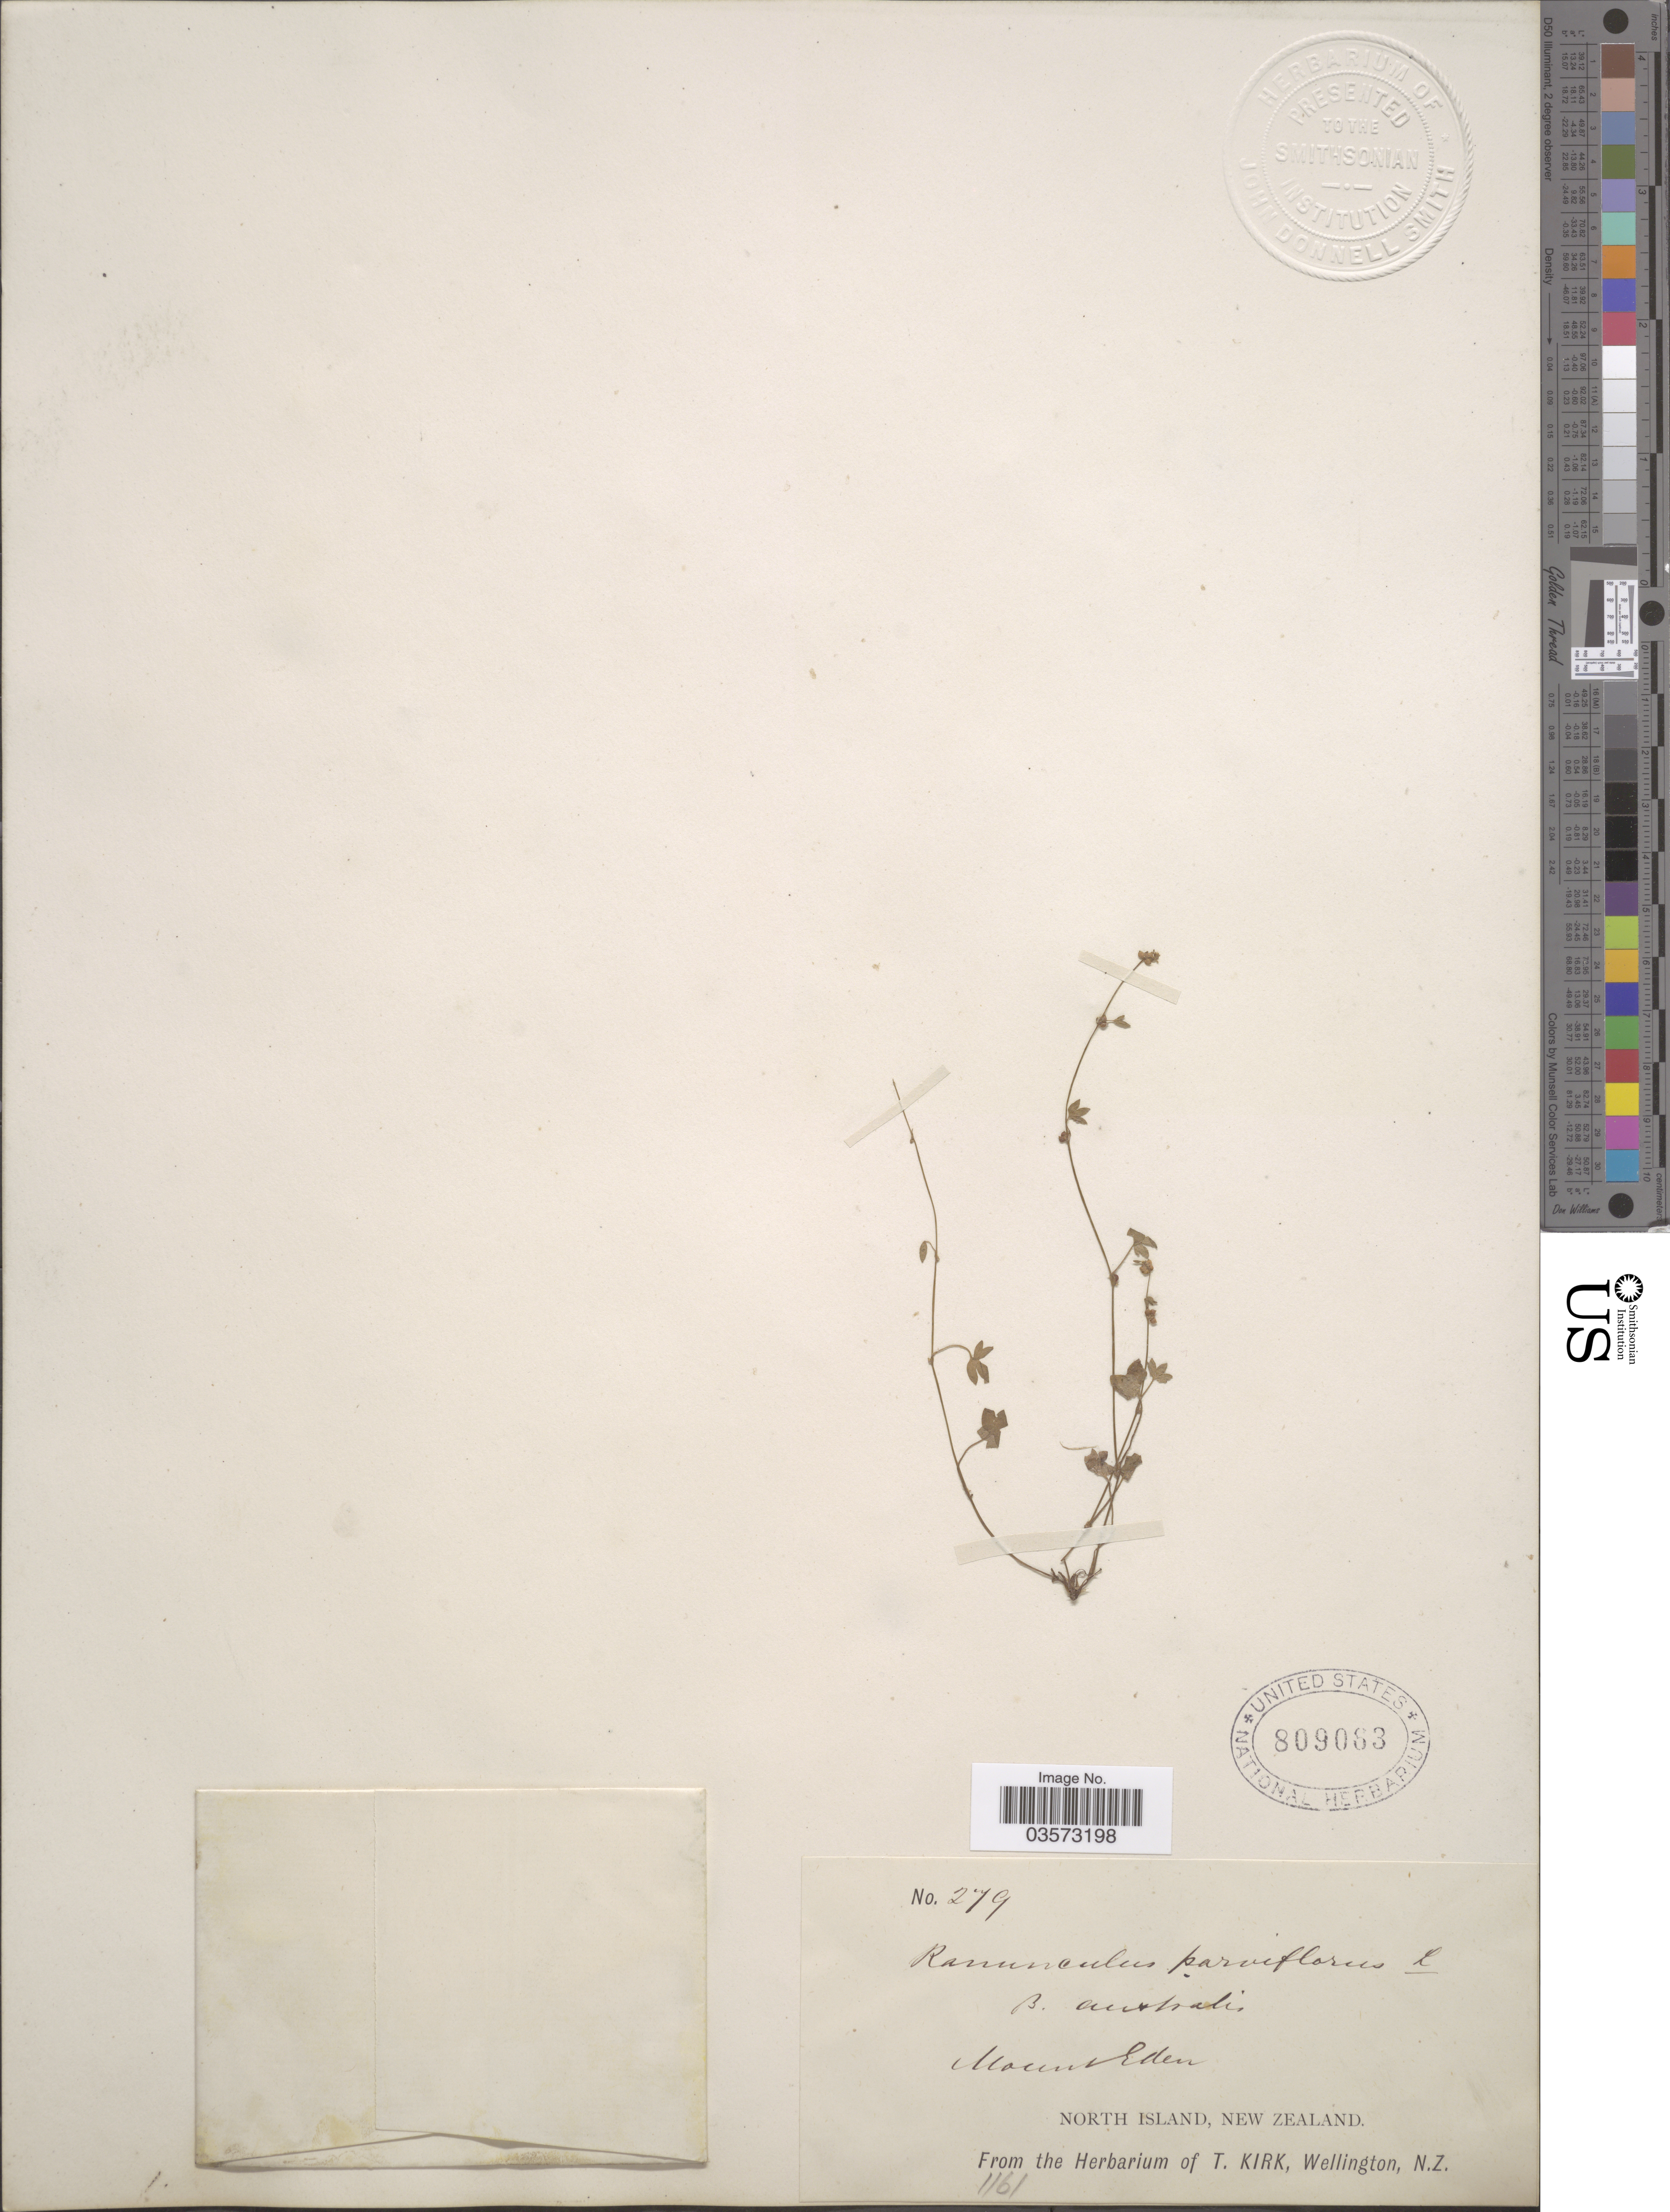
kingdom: Plantae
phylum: Tracheophyta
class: Magnoliopsida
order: Ranunculales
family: Ranunculaceae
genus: Ranunculus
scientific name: Ranunculus sessiliflorus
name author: R. Br. ex DC.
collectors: ex herb. T. Kirk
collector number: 279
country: New Zealand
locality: Mount Eden. North Island.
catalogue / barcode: US 809063